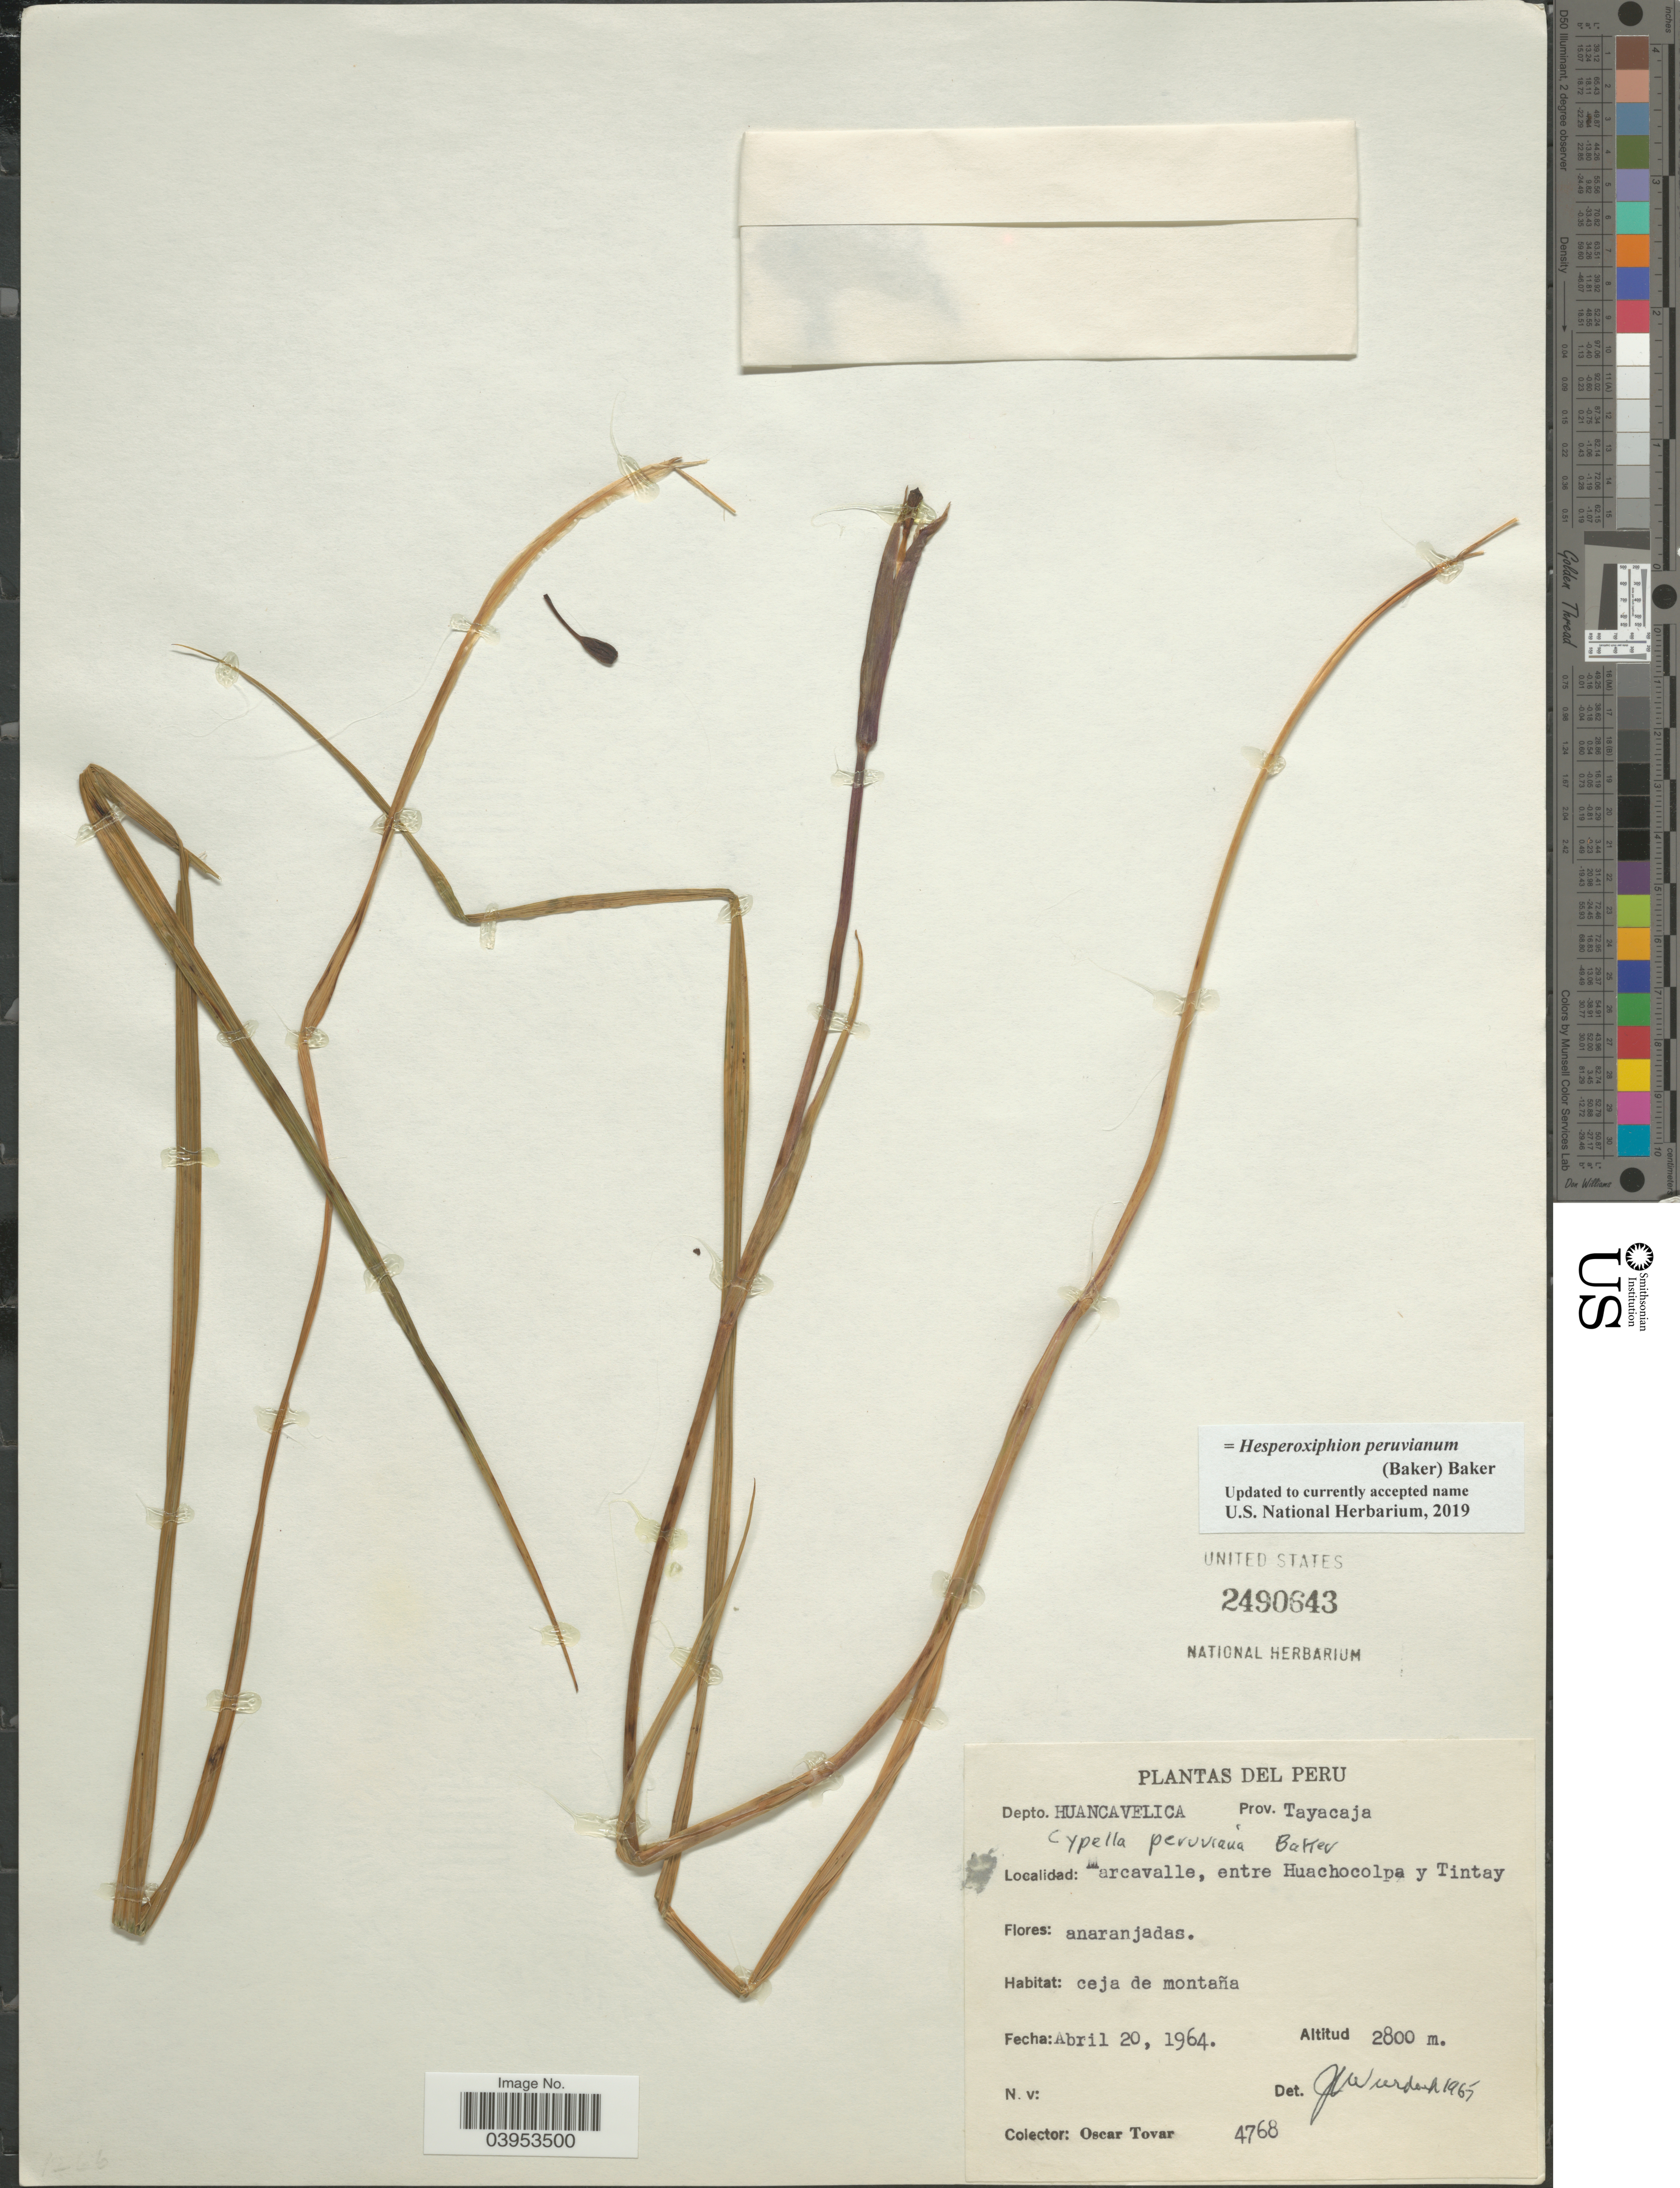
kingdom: Plantae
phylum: Tracheophyta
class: Liliopsida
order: Asparagales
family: Iridaceae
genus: Hesperoxiphion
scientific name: Hesperoxiphion peruvianum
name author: Baker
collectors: Ó. Tovar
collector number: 4768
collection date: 1964-04-20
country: Peru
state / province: Huancavelica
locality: Depto. Huancavelica. Prov. Tayacaja. Marcavalle, entre Huachocolpa y Tintay.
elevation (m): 2800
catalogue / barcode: US 2490643